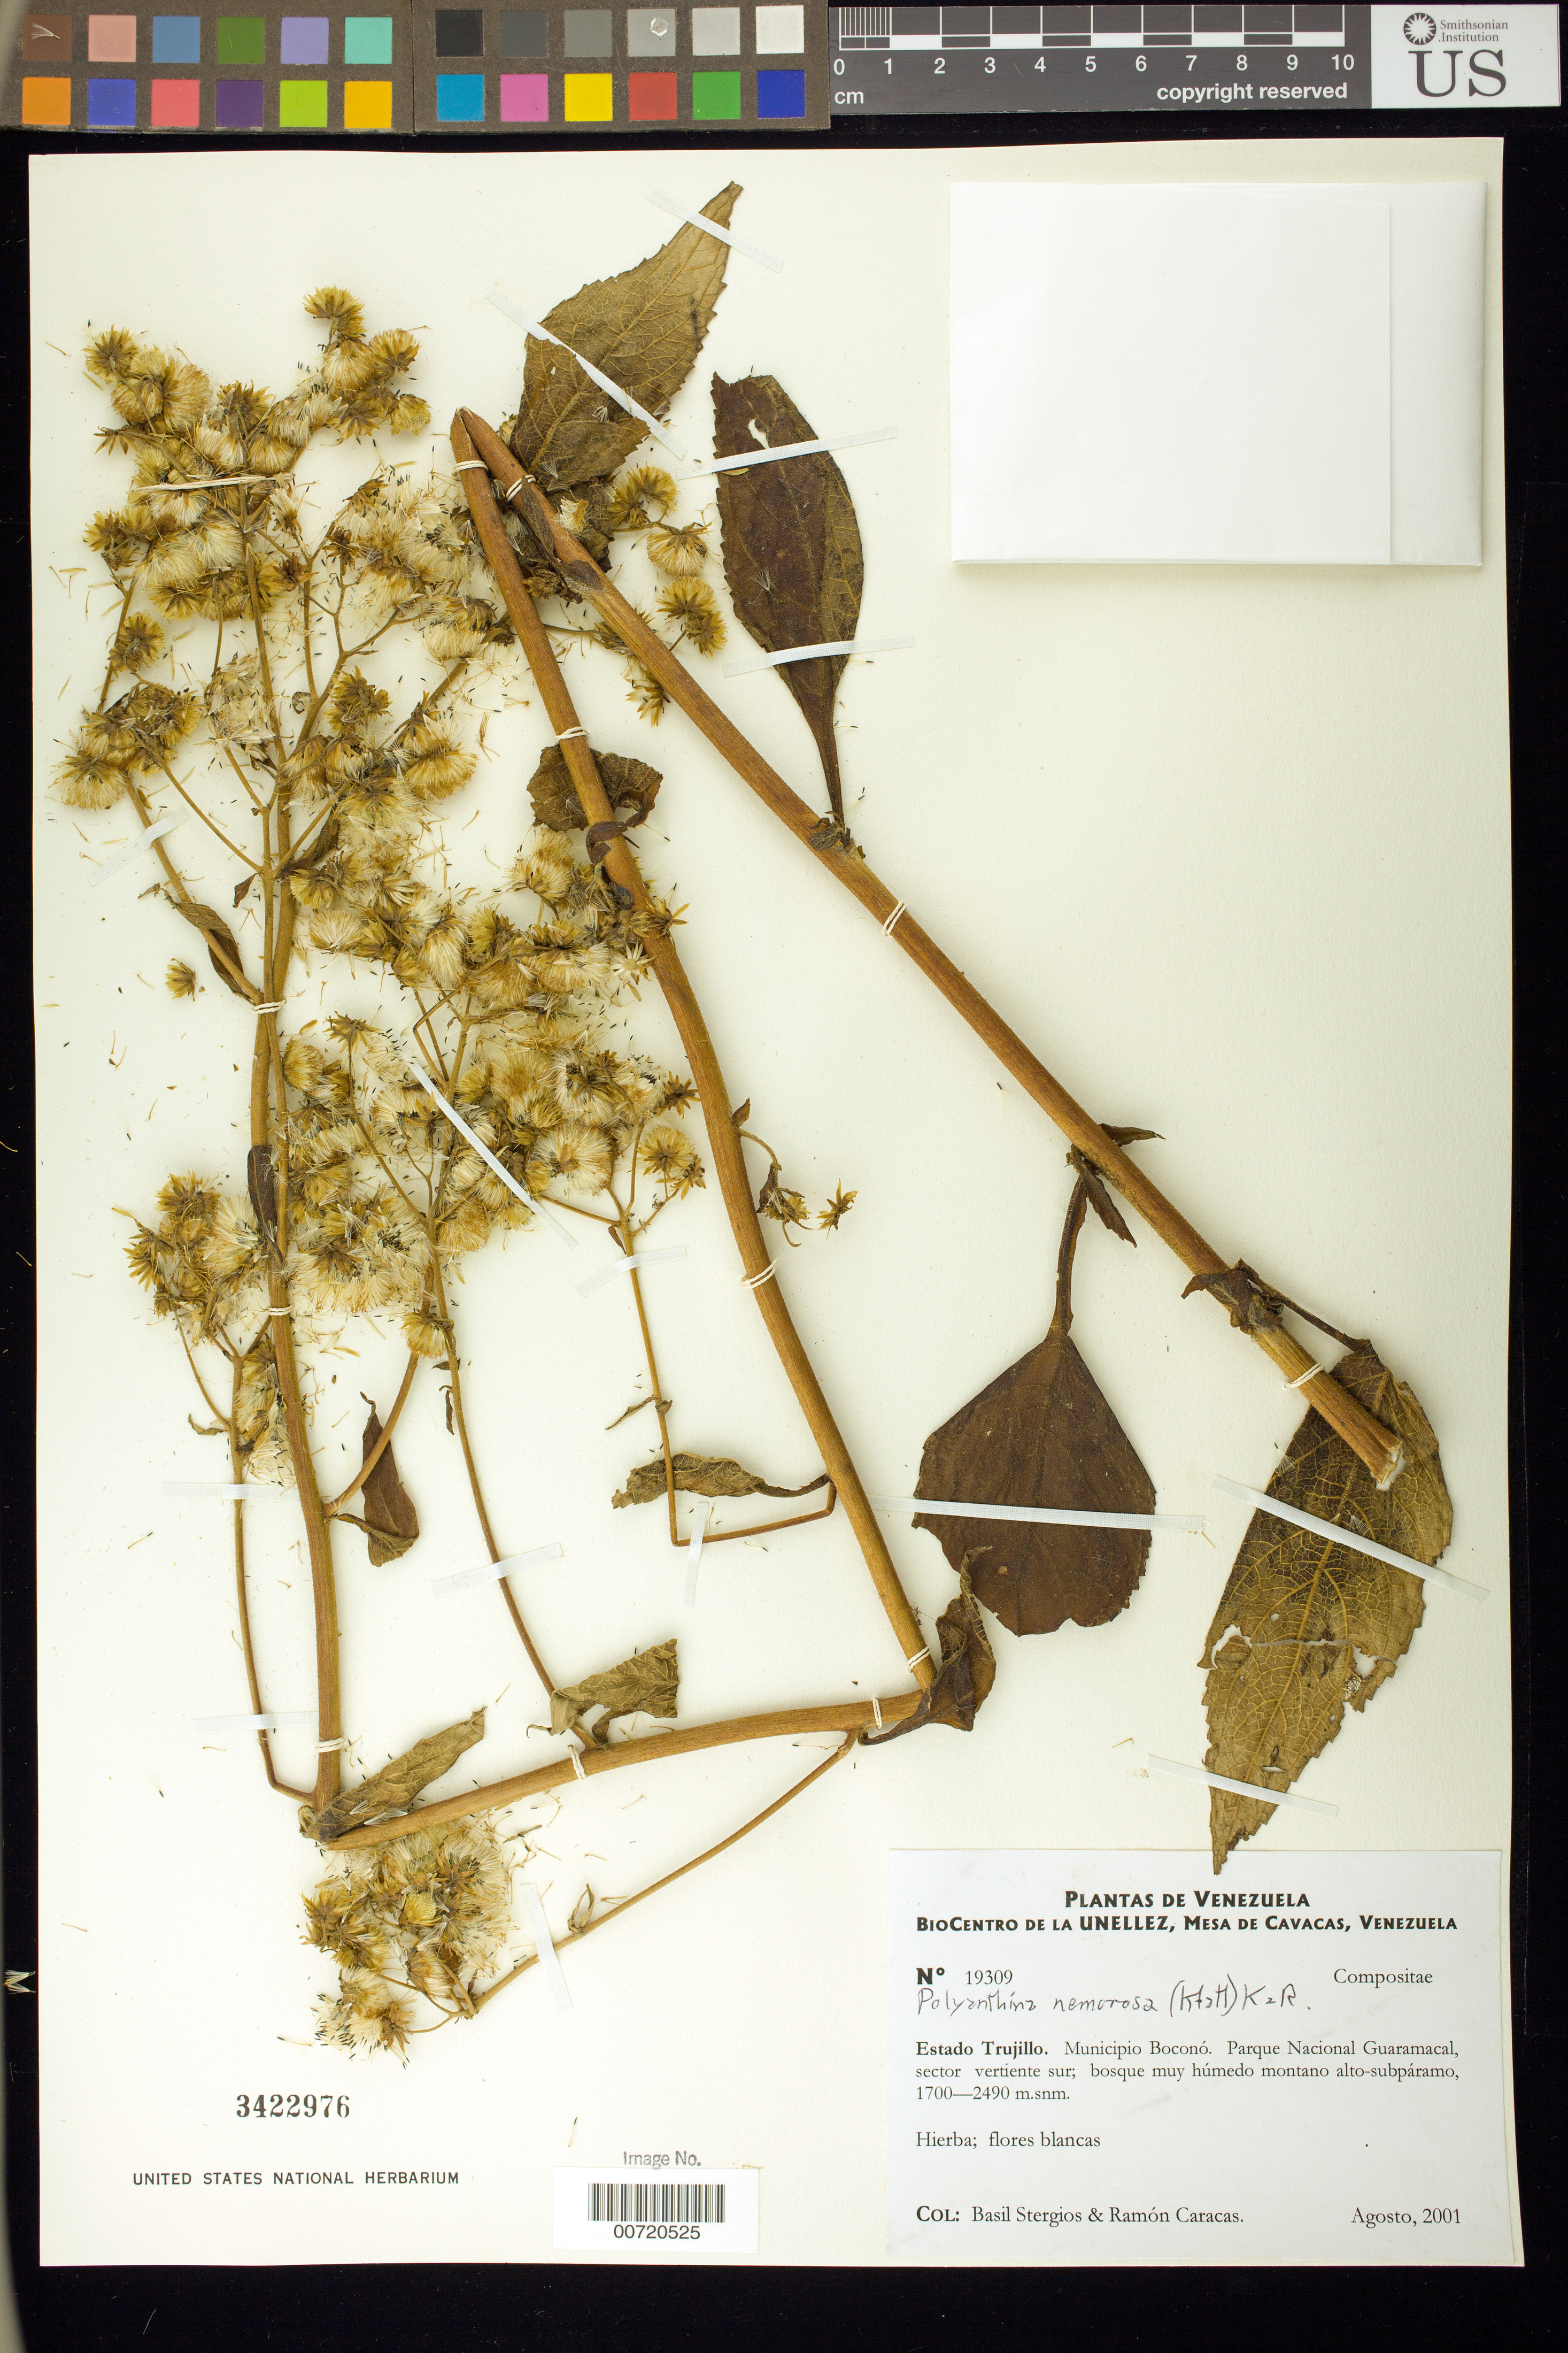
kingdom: Plantae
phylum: Tracheophyta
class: Magnoliopsida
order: Asterales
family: Asteraceae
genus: Polyanthina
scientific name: Polyanthina nemorosa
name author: (Klatt) R.M. King & H. Rob.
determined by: Robinson, Harold E., (US)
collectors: B. G. Stergios & R. Caracas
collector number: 19309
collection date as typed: Aug 2001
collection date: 2001-08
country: Venezuela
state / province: Trujillo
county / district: Boconó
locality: Parque Nacional Guaramacal, vertiente sur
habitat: Bosque muy húmedo montano alto-subpáramo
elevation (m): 1700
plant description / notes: PORT, US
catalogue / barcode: US 3422976